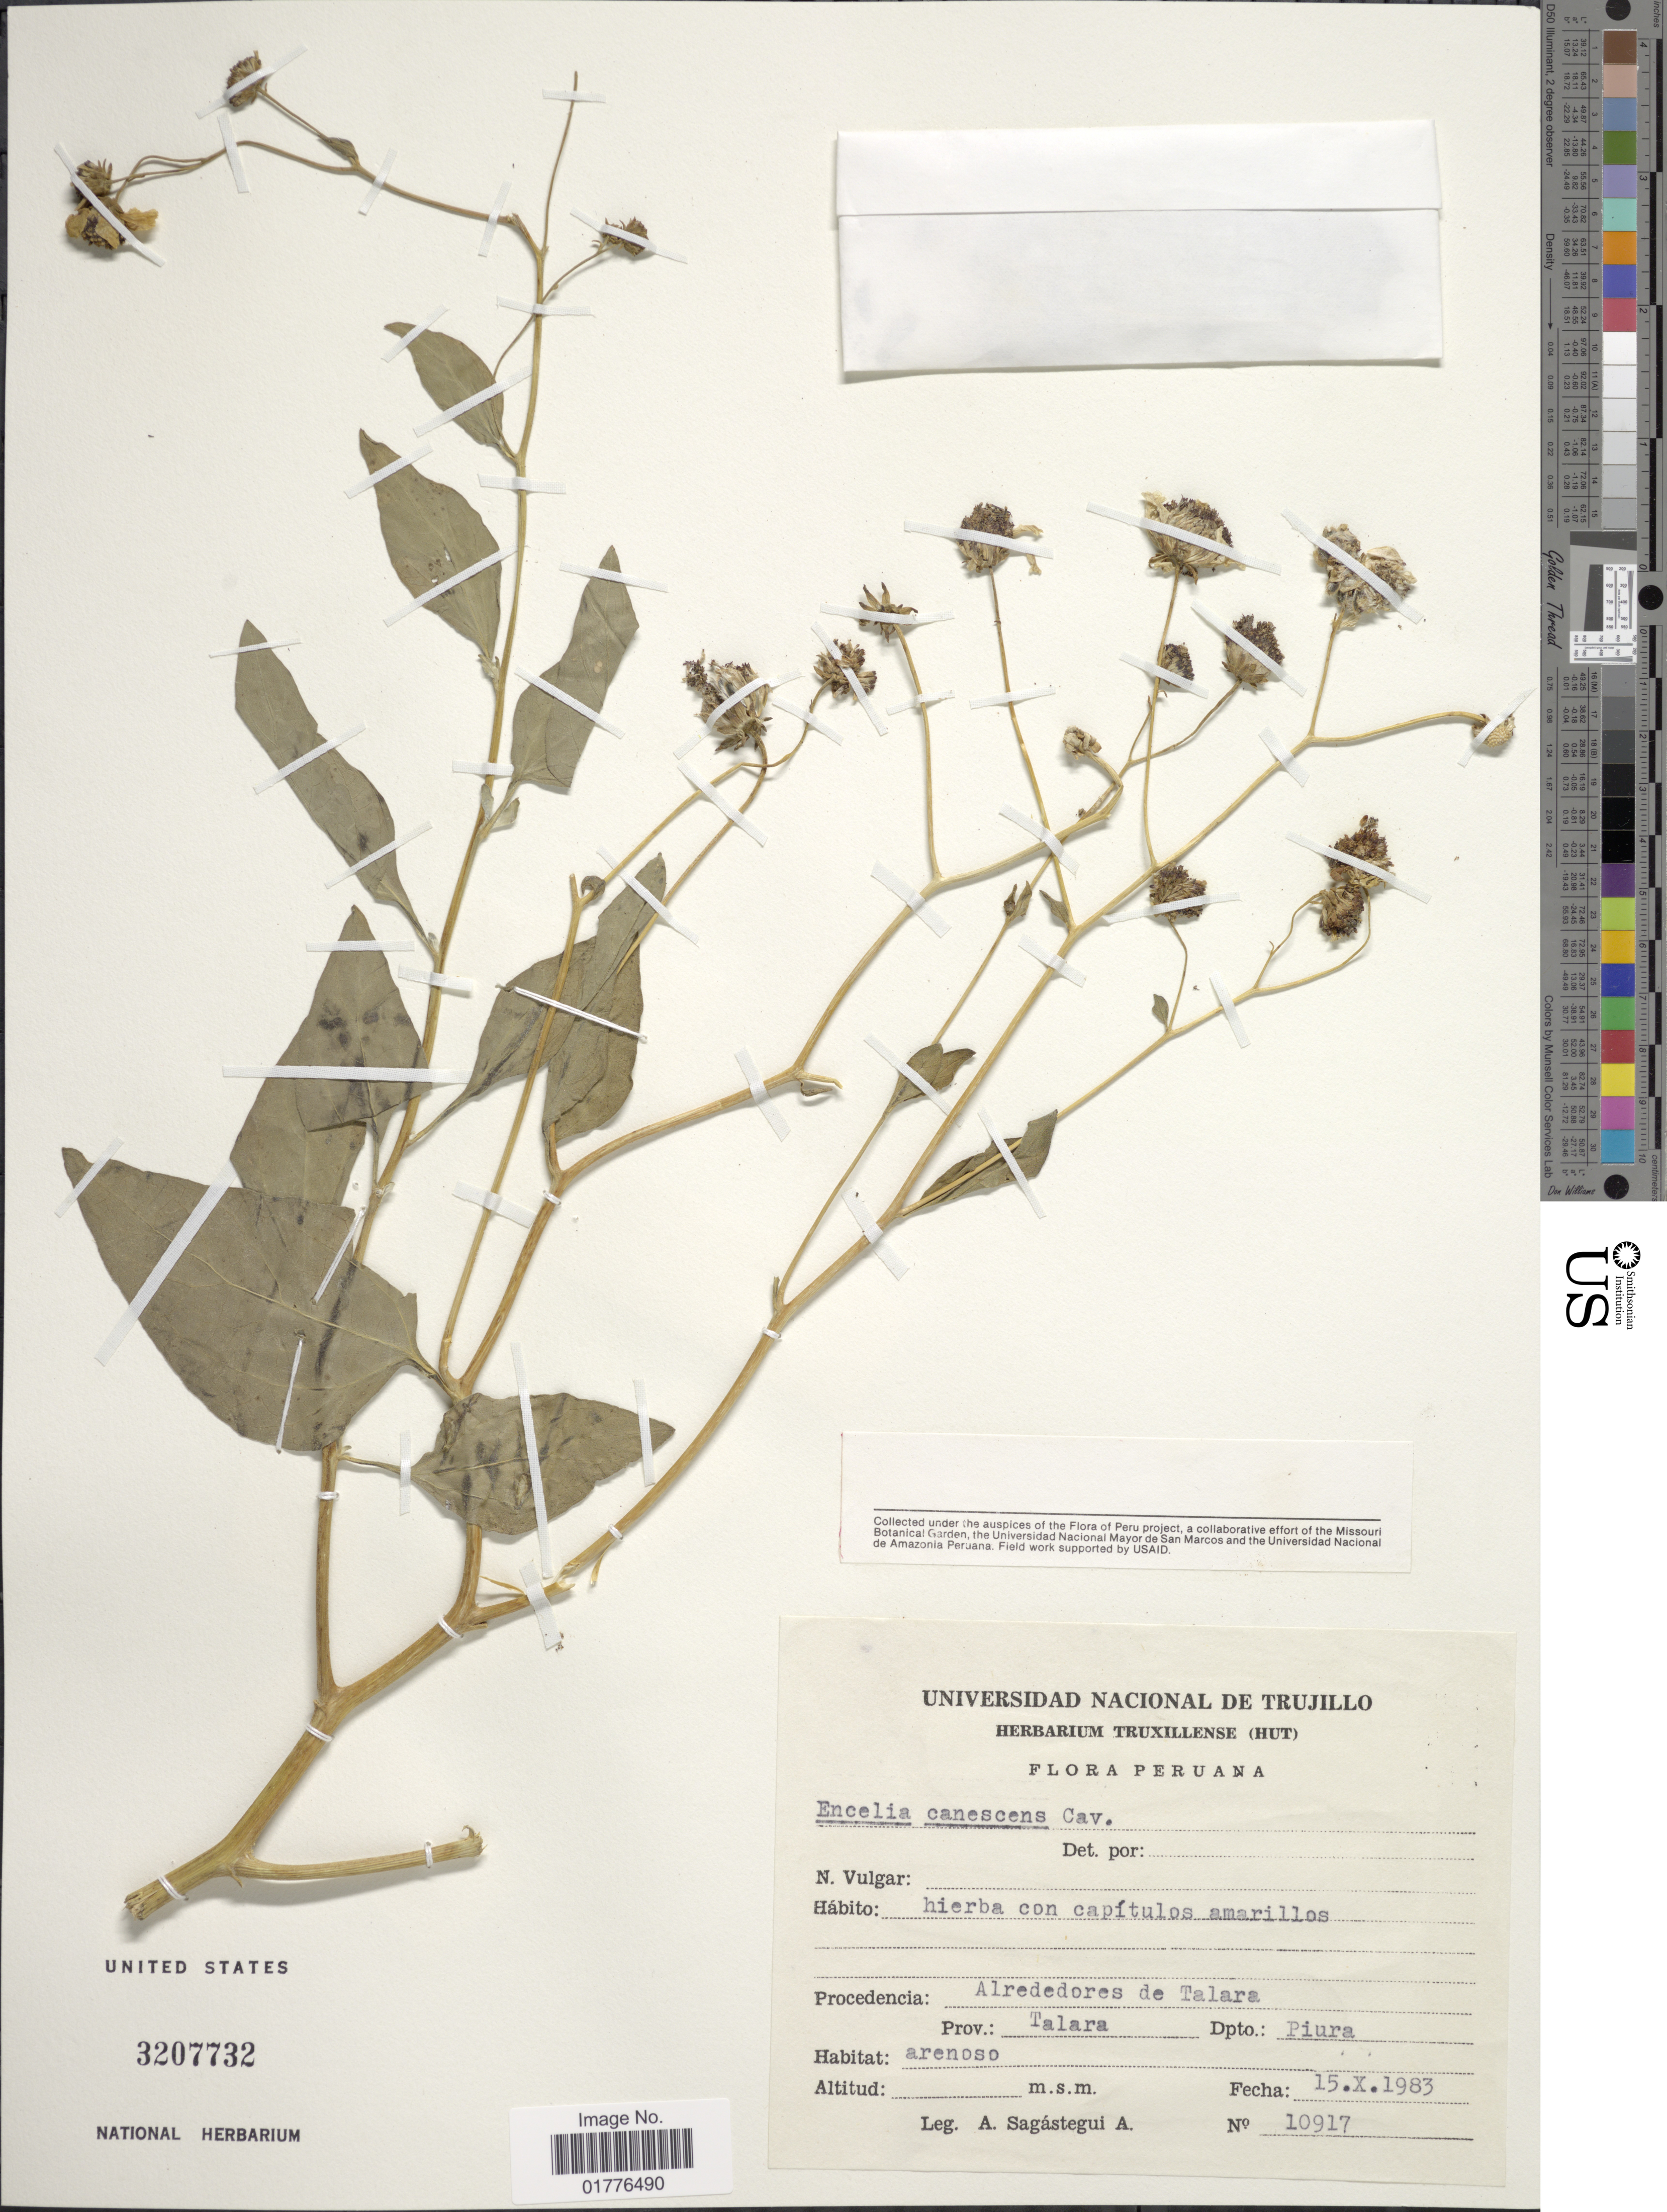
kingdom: Plantae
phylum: Tracheophyta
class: Magnoliopsida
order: Asterales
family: Asteraceae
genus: Encelia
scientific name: Encelia canescens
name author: Lam.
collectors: A. Sagástegui A.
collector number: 10917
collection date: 1983-10-15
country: Peru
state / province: Piura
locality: Procedencia: Alrededores de Talara. Prov.: Talara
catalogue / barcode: US 3207732